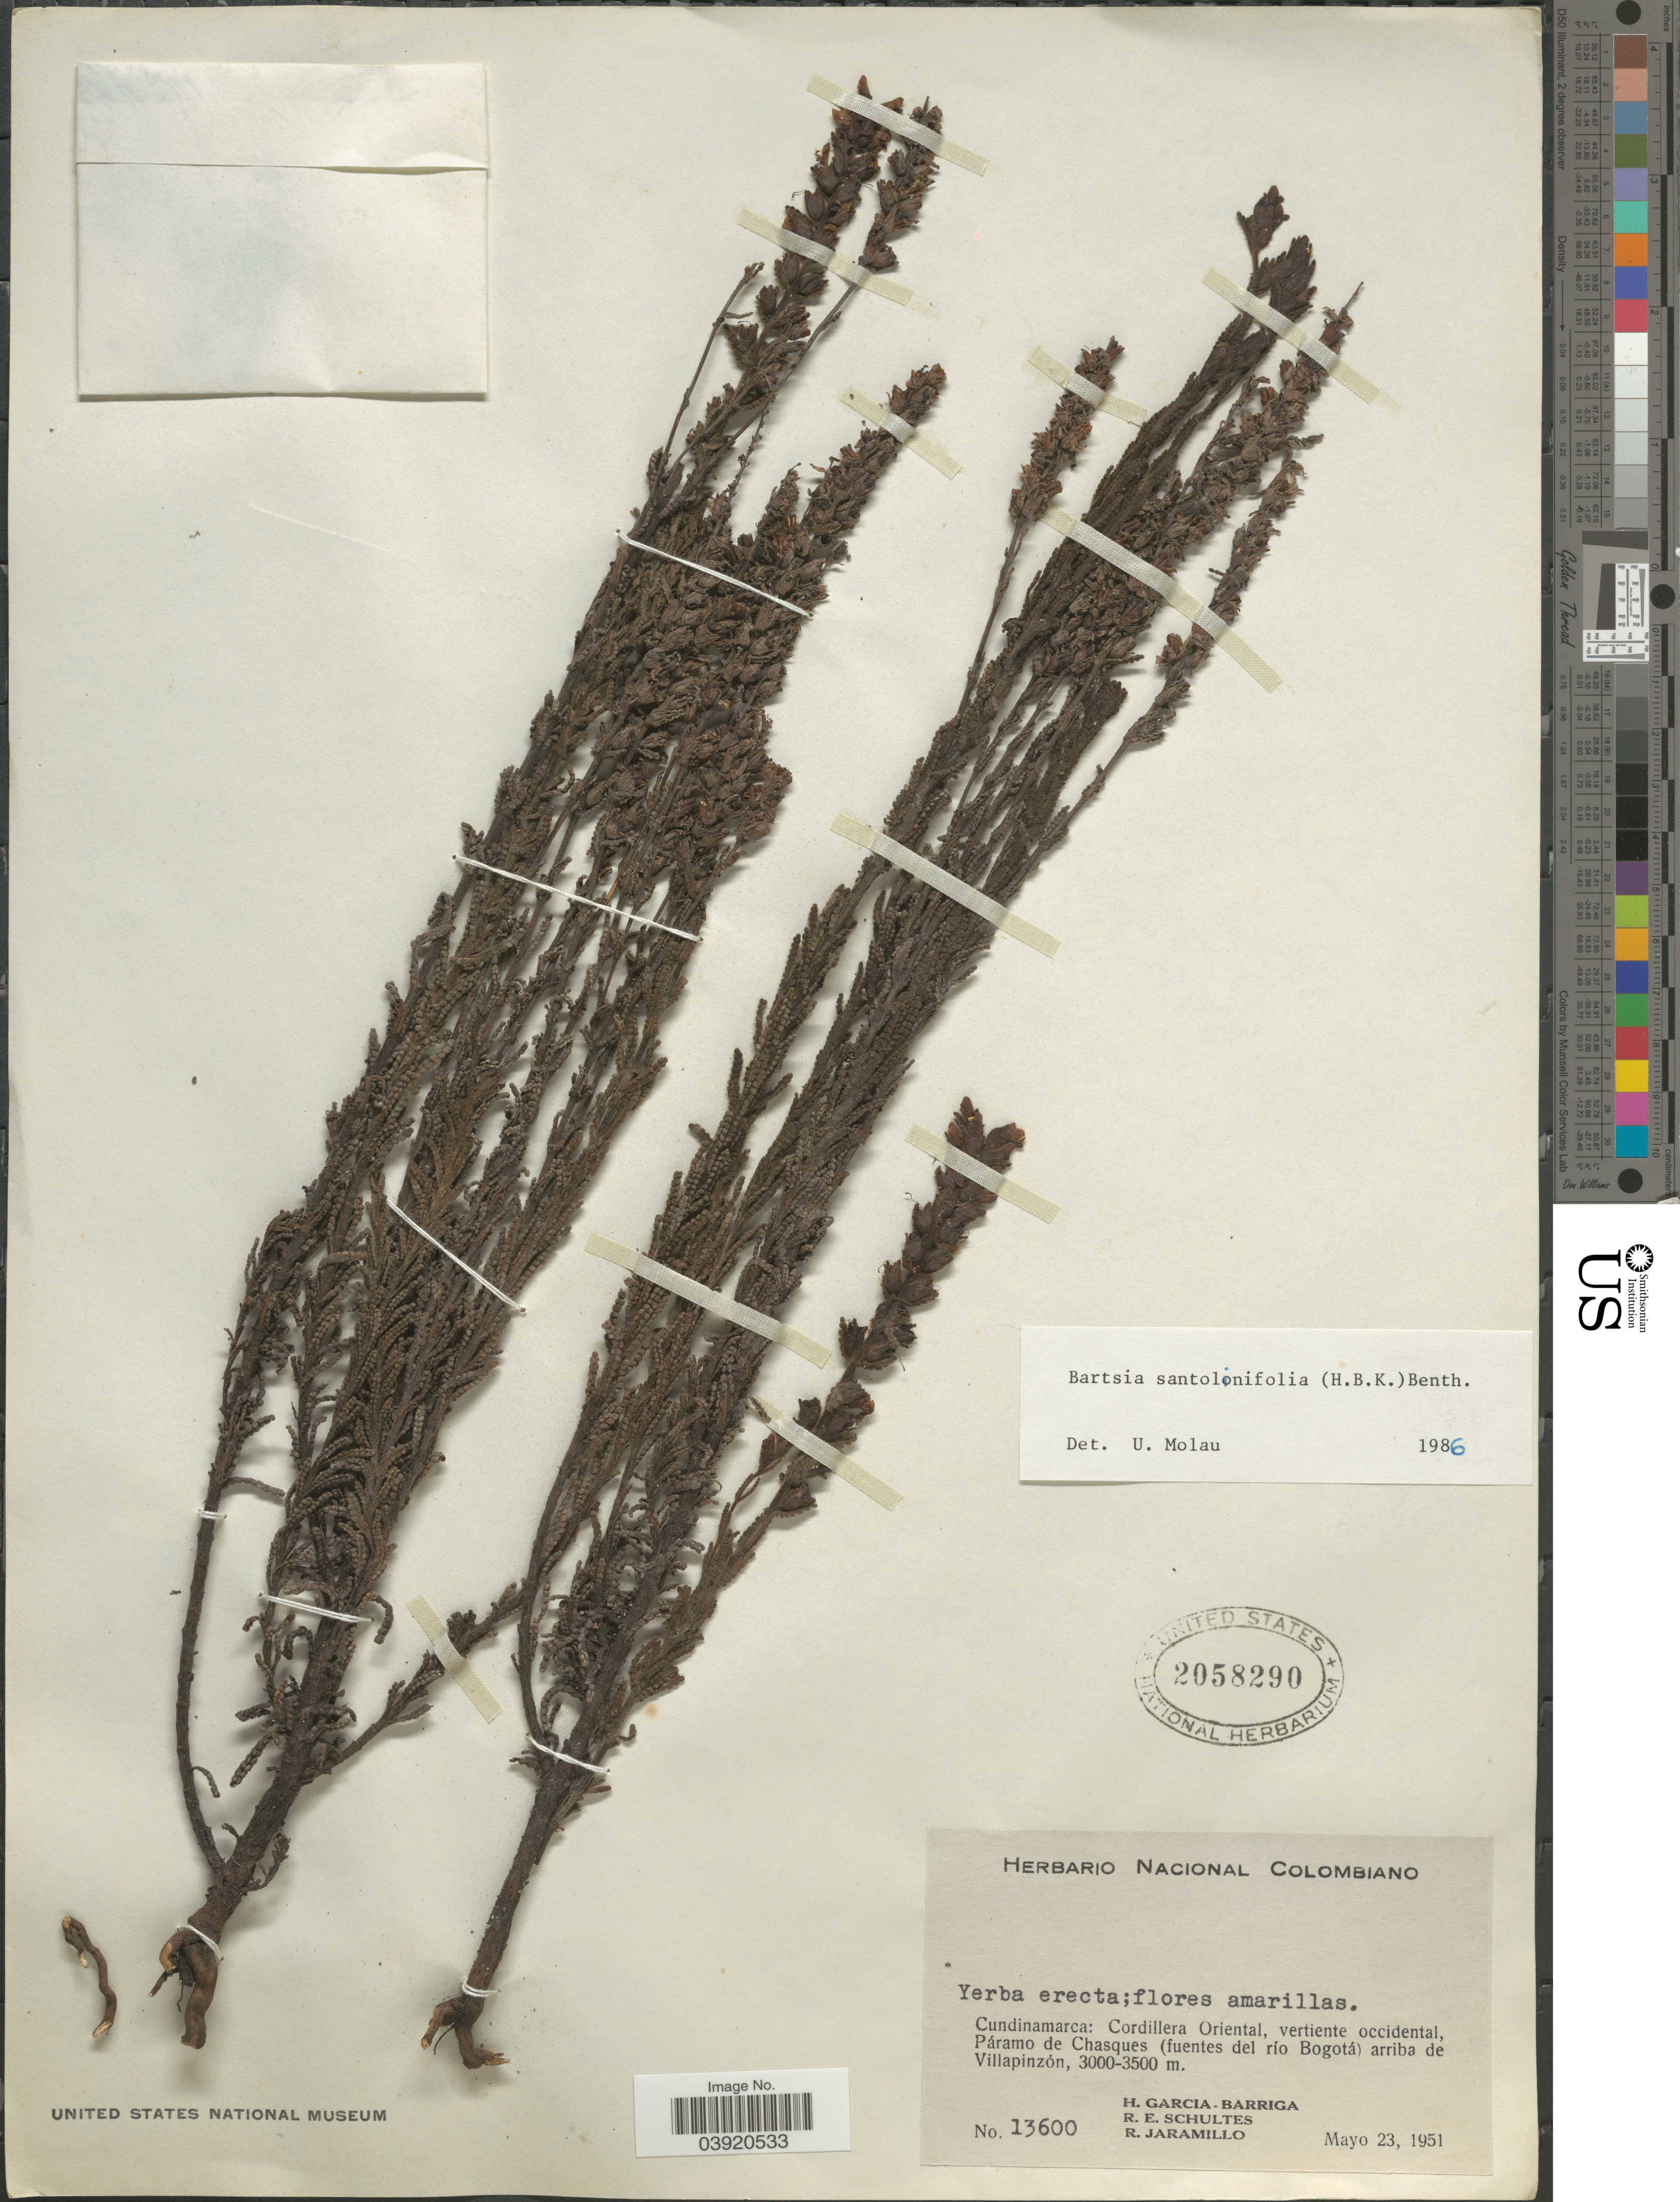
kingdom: Plantae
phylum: Tracheophyta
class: Magnoliopsida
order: Lamiales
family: Orobanchaceae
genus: Bartsia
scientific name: Bartsia santolinifolia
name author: (Kunth) Benth.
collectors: H. García Barriga, R. E. Schultes & R. Jaramillo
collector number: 13600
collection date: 1951-05-23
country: Colombia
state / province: Cundinamarca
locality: Cordillera Oriental, vertiente occidental, Páramo de Chasques (fuentes del río Bogotá) arriba de Villapinzón.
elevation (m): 3000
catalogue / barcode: US 2058290